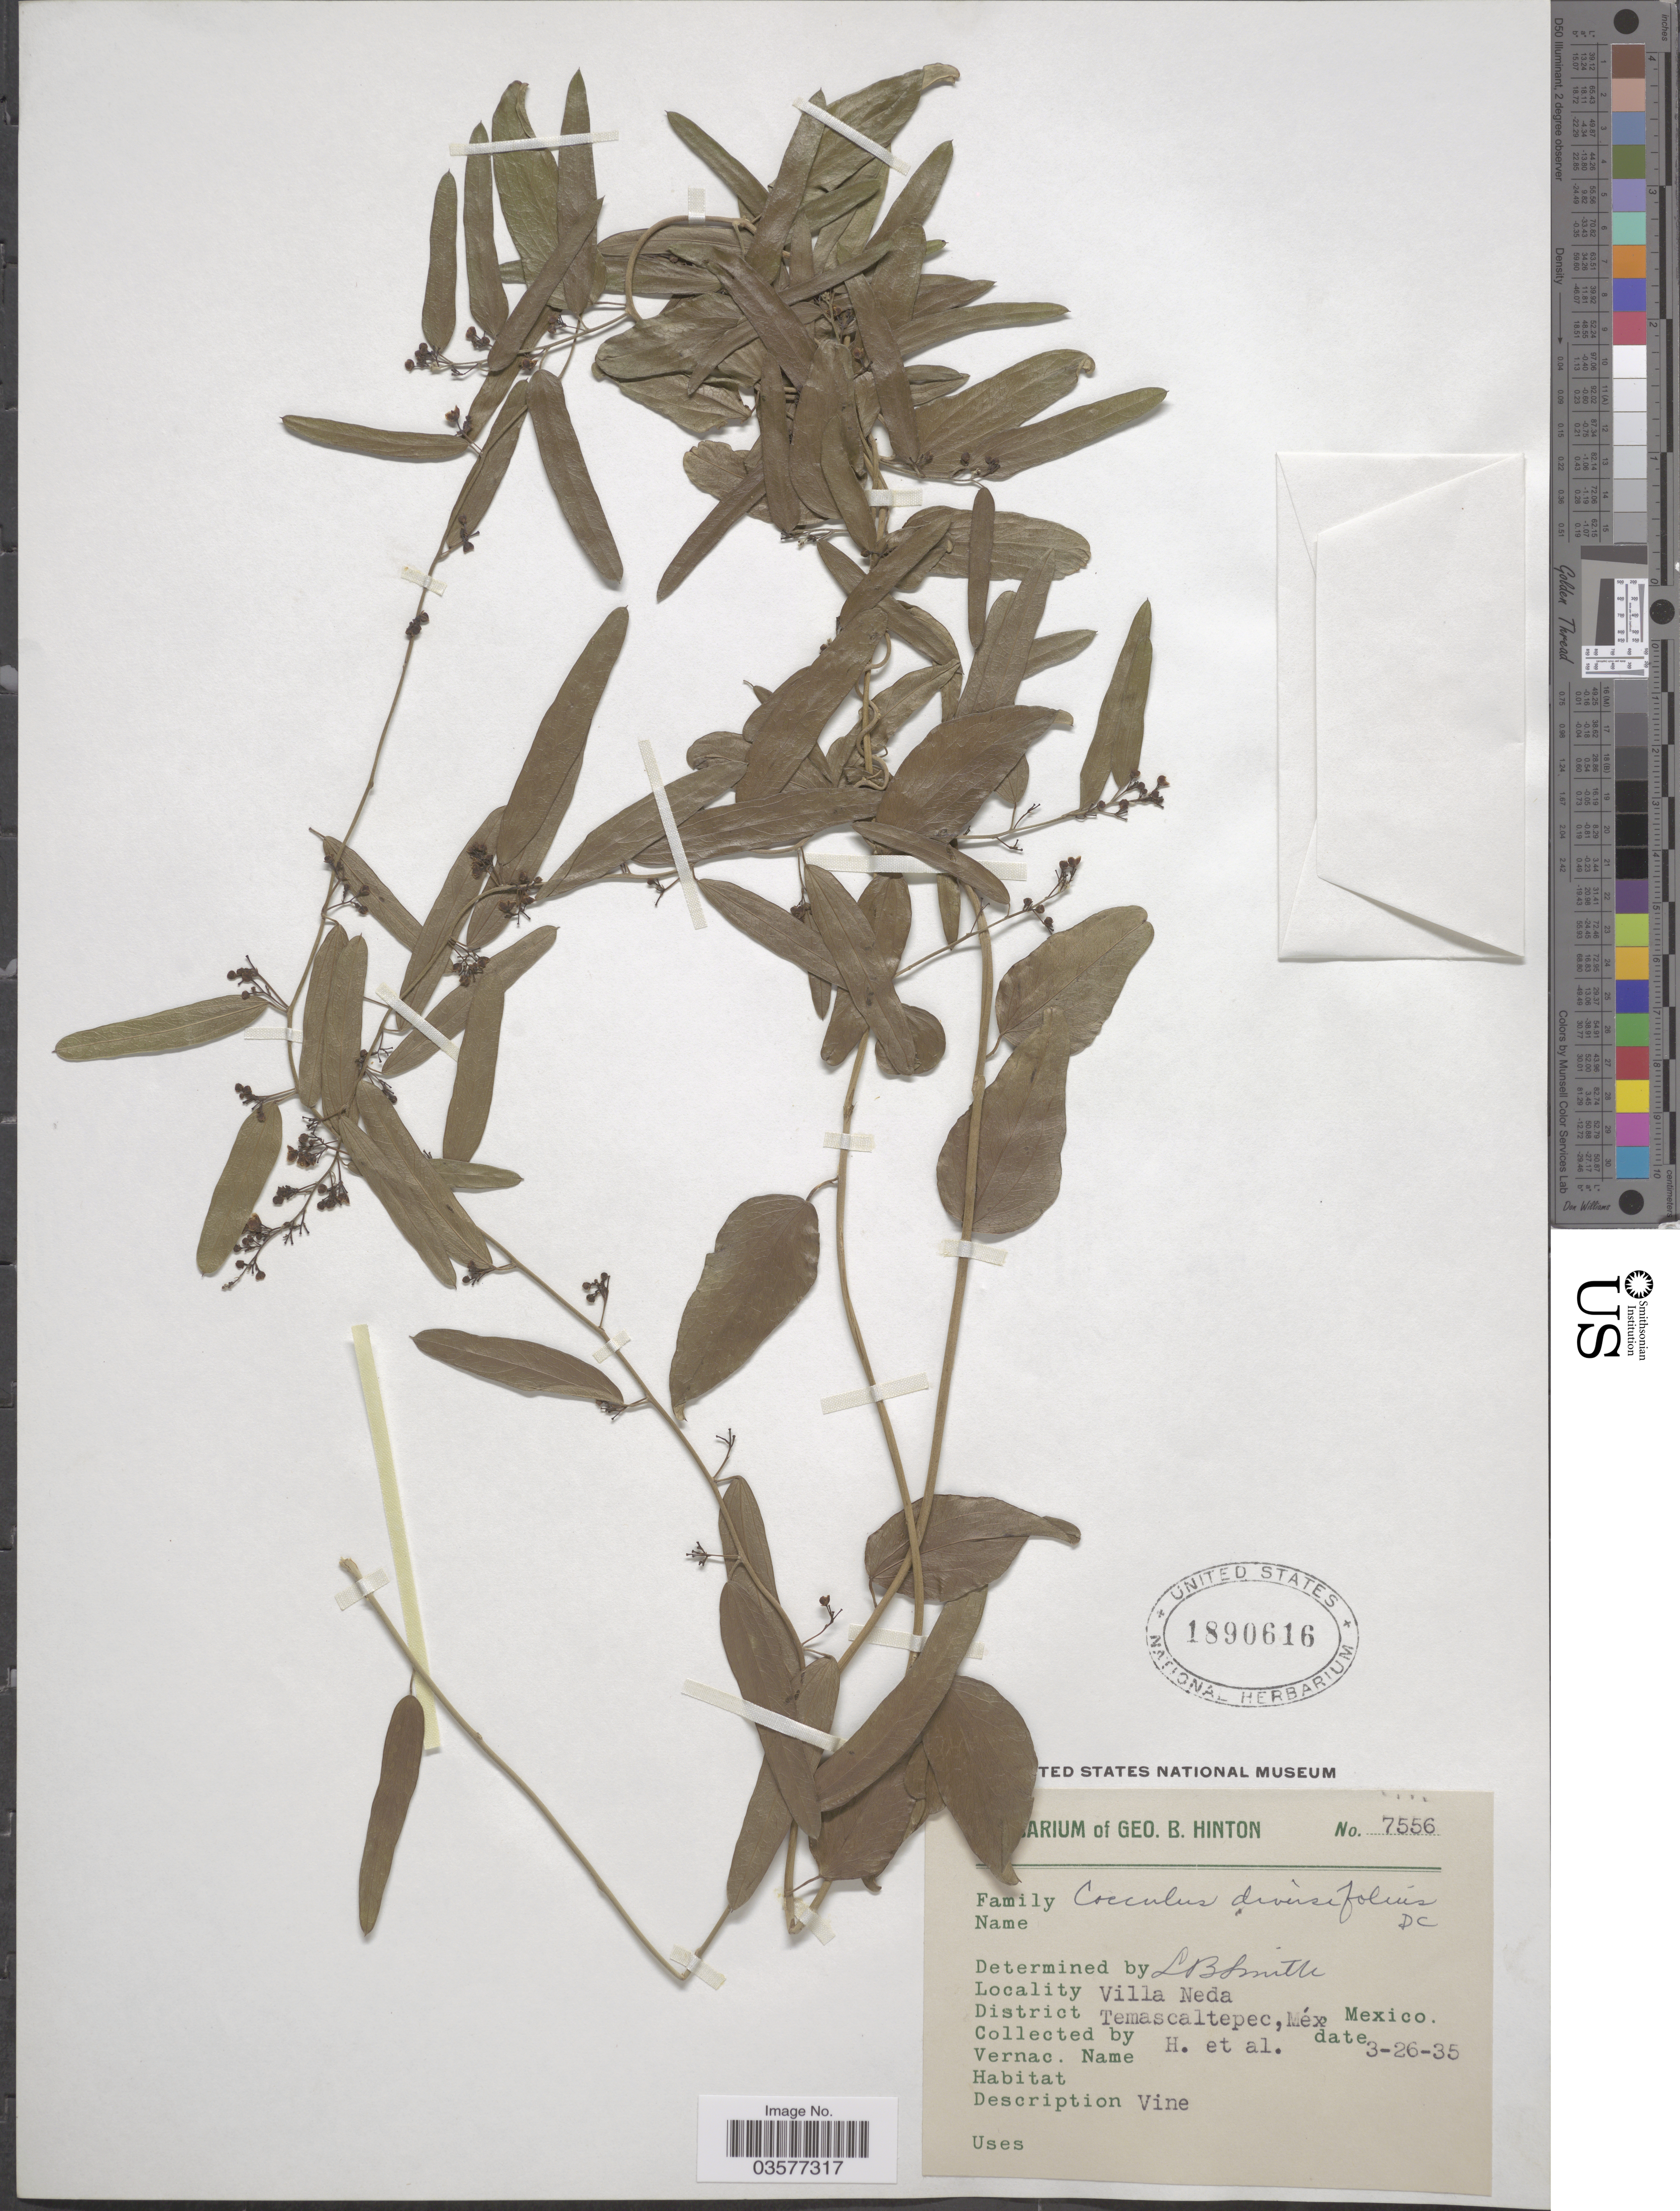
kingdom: Plantae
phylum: Tracheophyta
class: Magnoliopsida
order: Ranunculales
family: Menispermaceae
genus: Cocculus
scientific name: Cocculus diversifolius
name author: DC.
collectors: G. B. Hinton & et al.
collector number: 7556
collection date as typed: Transcribed d/m/y: 26/3/35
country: Mexico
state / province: México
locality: Villa Neda, District Temascaltepec.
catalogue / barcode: US 1890616